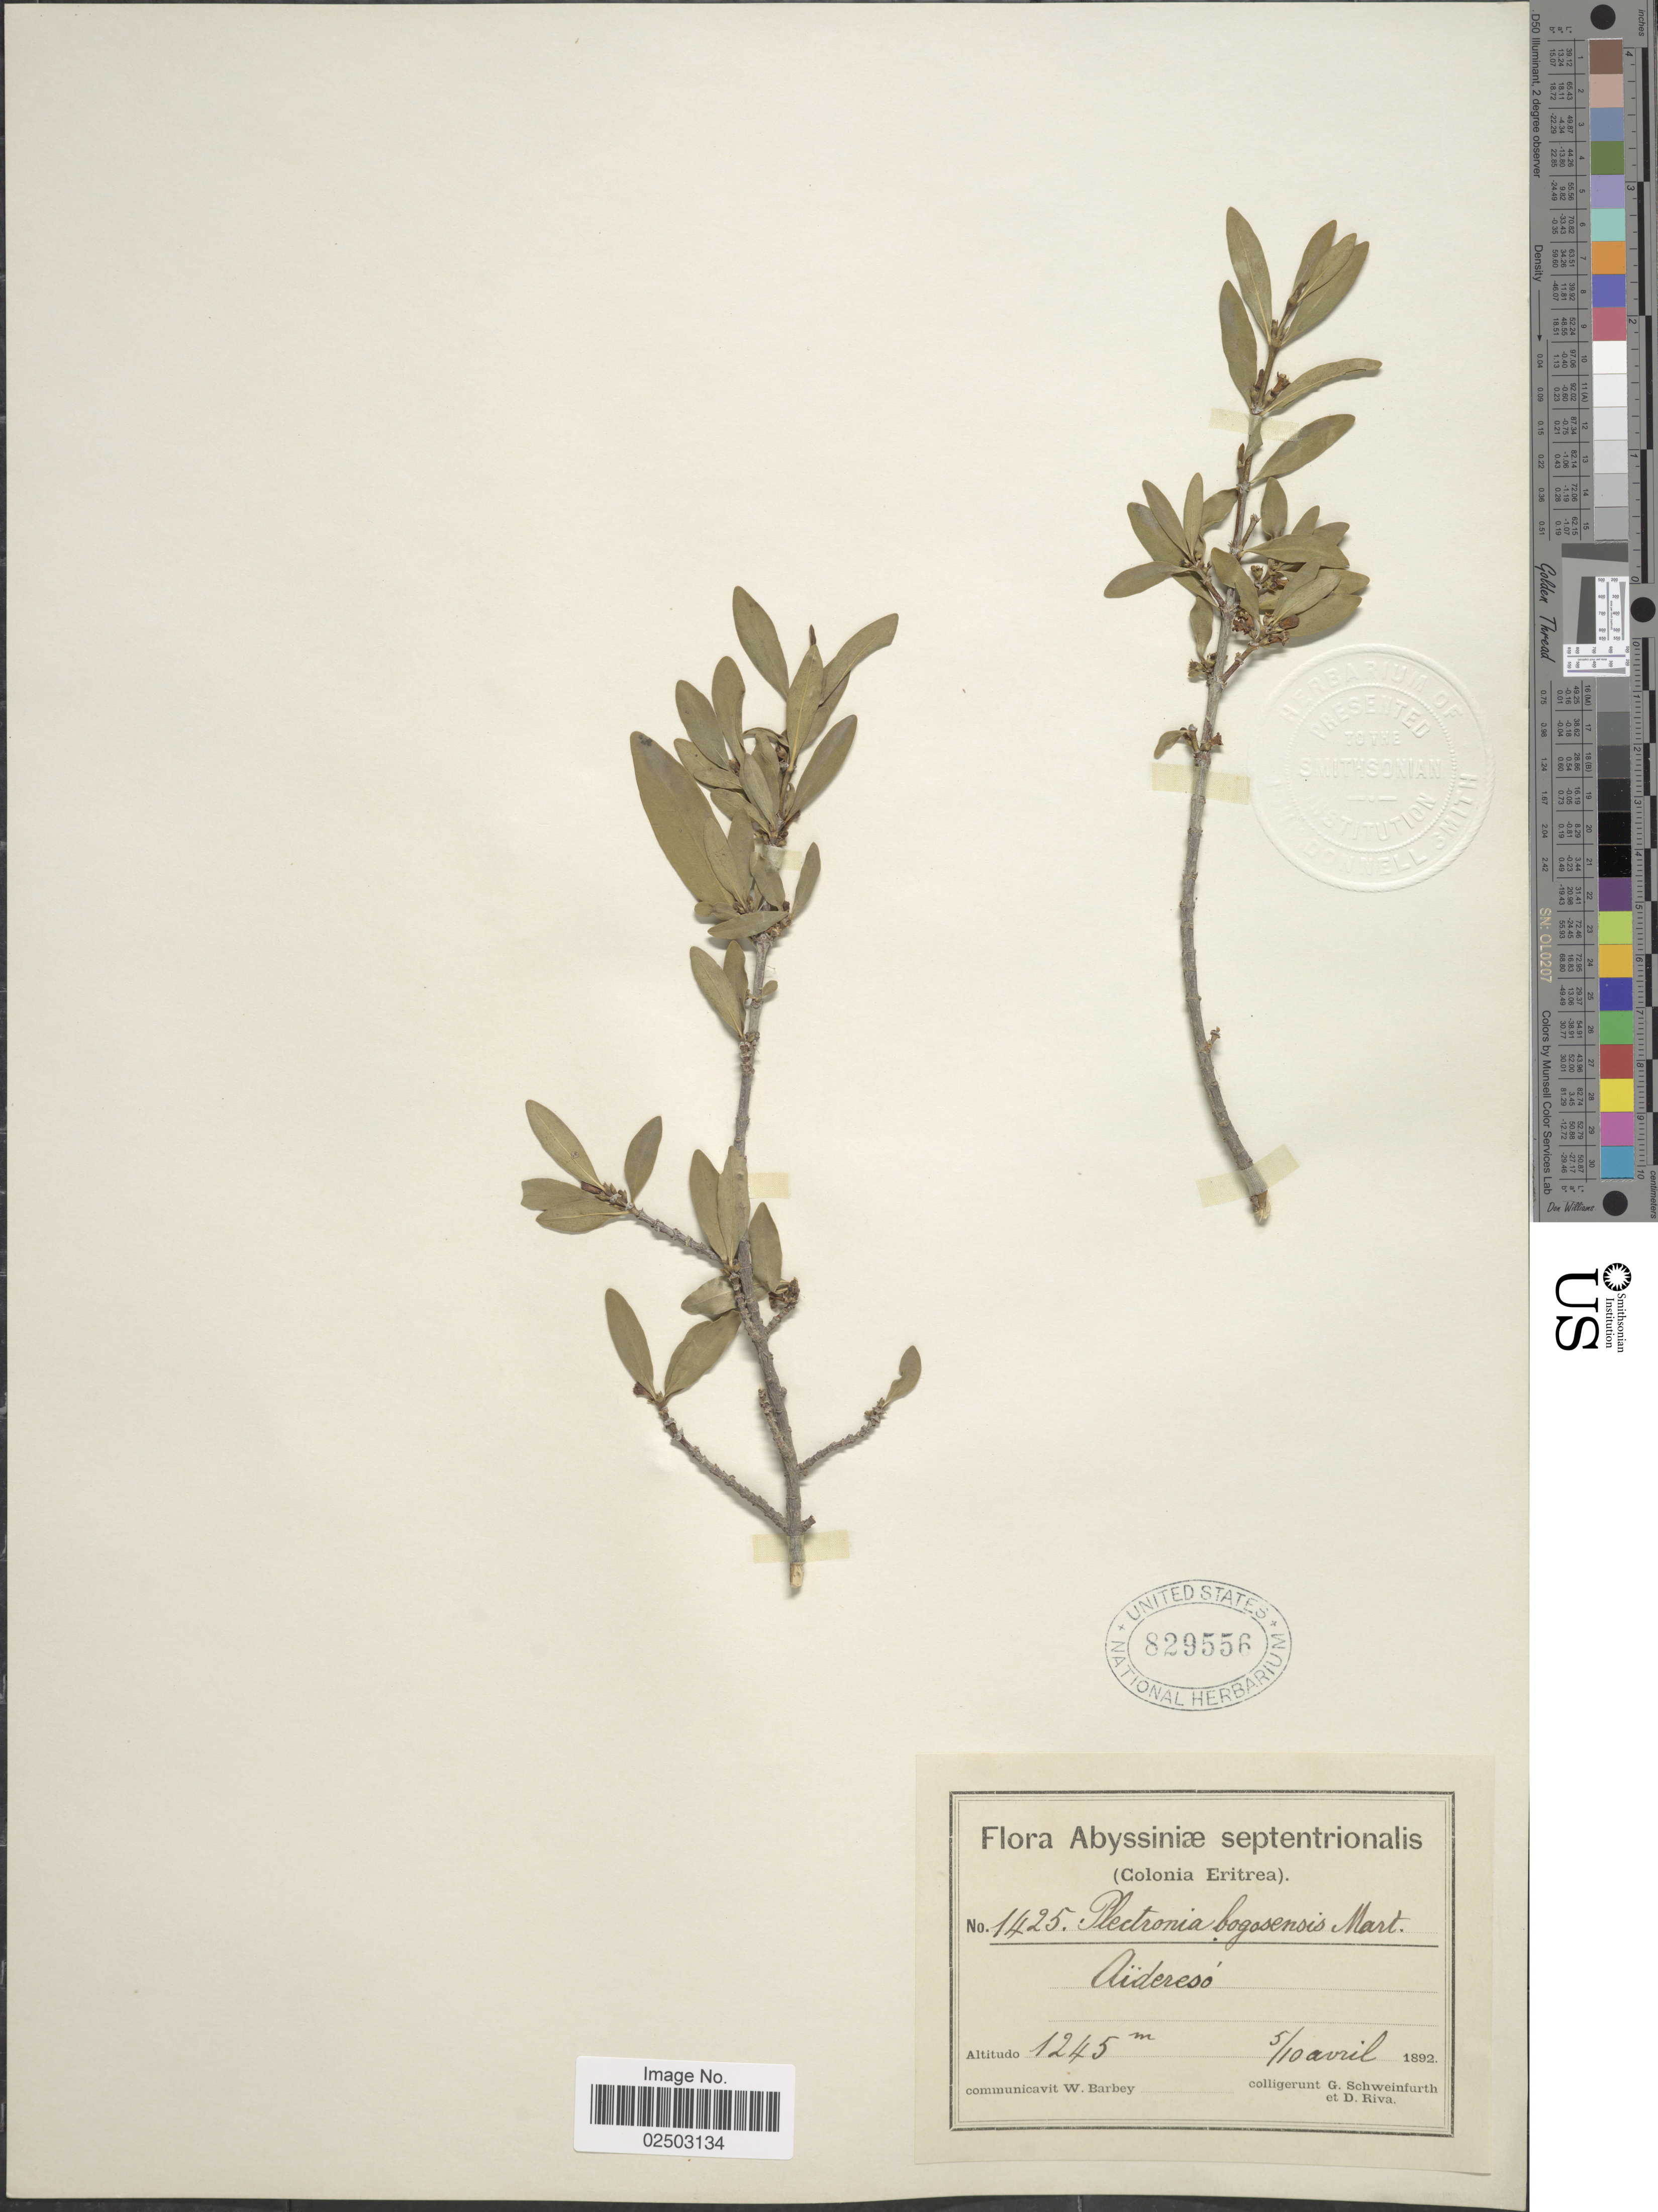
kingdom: Plantae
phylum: Tracheophyta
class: Magnoliopsida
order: Gentianales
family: Rubiaceae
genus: Canthium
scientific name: Canthium bogosense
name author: (Martelli) Hutch. & E.A. Bruce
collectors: G. A. Schweinfurth (herbarium) & D. Riva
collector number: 1425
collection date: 1892-04-05/1892-04-10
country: Eritrea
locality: Abyssiniae septentrionalis, (Colonia Eritrea), Aidereso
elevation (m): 1245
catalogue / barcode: US 829556